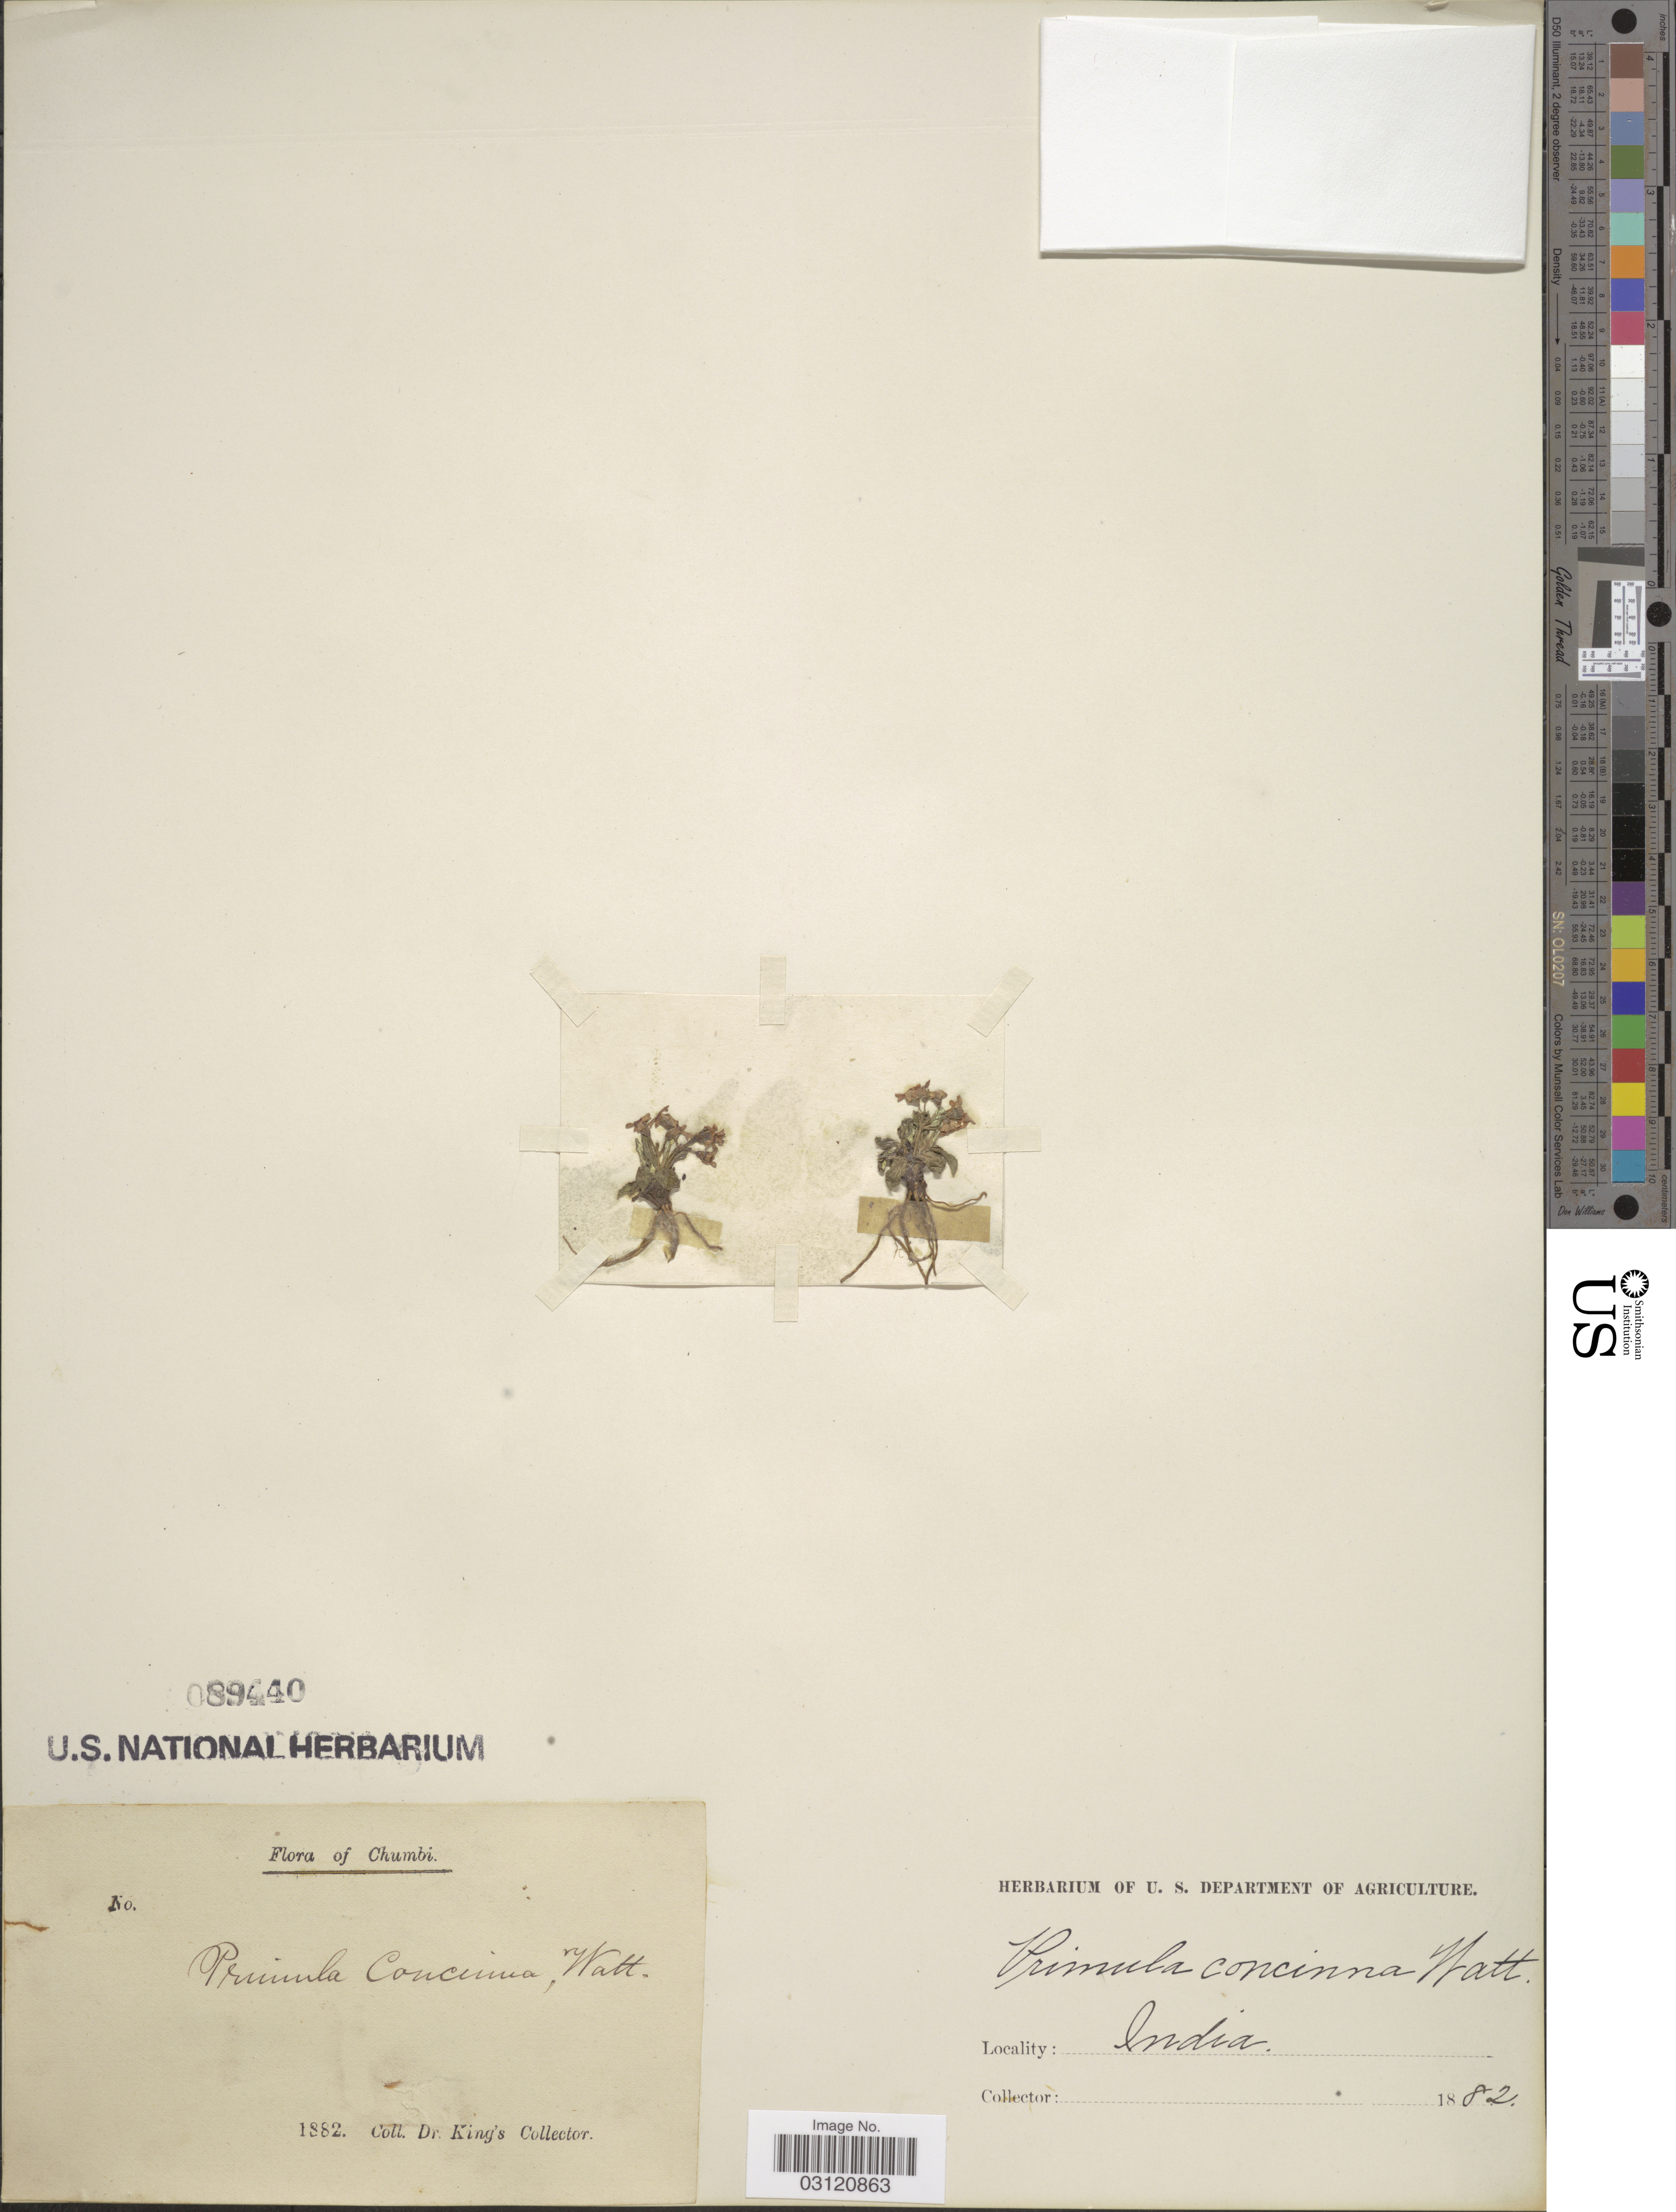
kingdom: Plantae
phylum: Tracheophyta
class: Magnoliopsida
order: Ericales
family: Primulaceae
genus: Primula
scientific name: Primula concinna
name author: Watt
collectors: Dr. King's collector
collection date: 1882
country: India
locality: Chumbi.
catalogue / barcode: US 89440